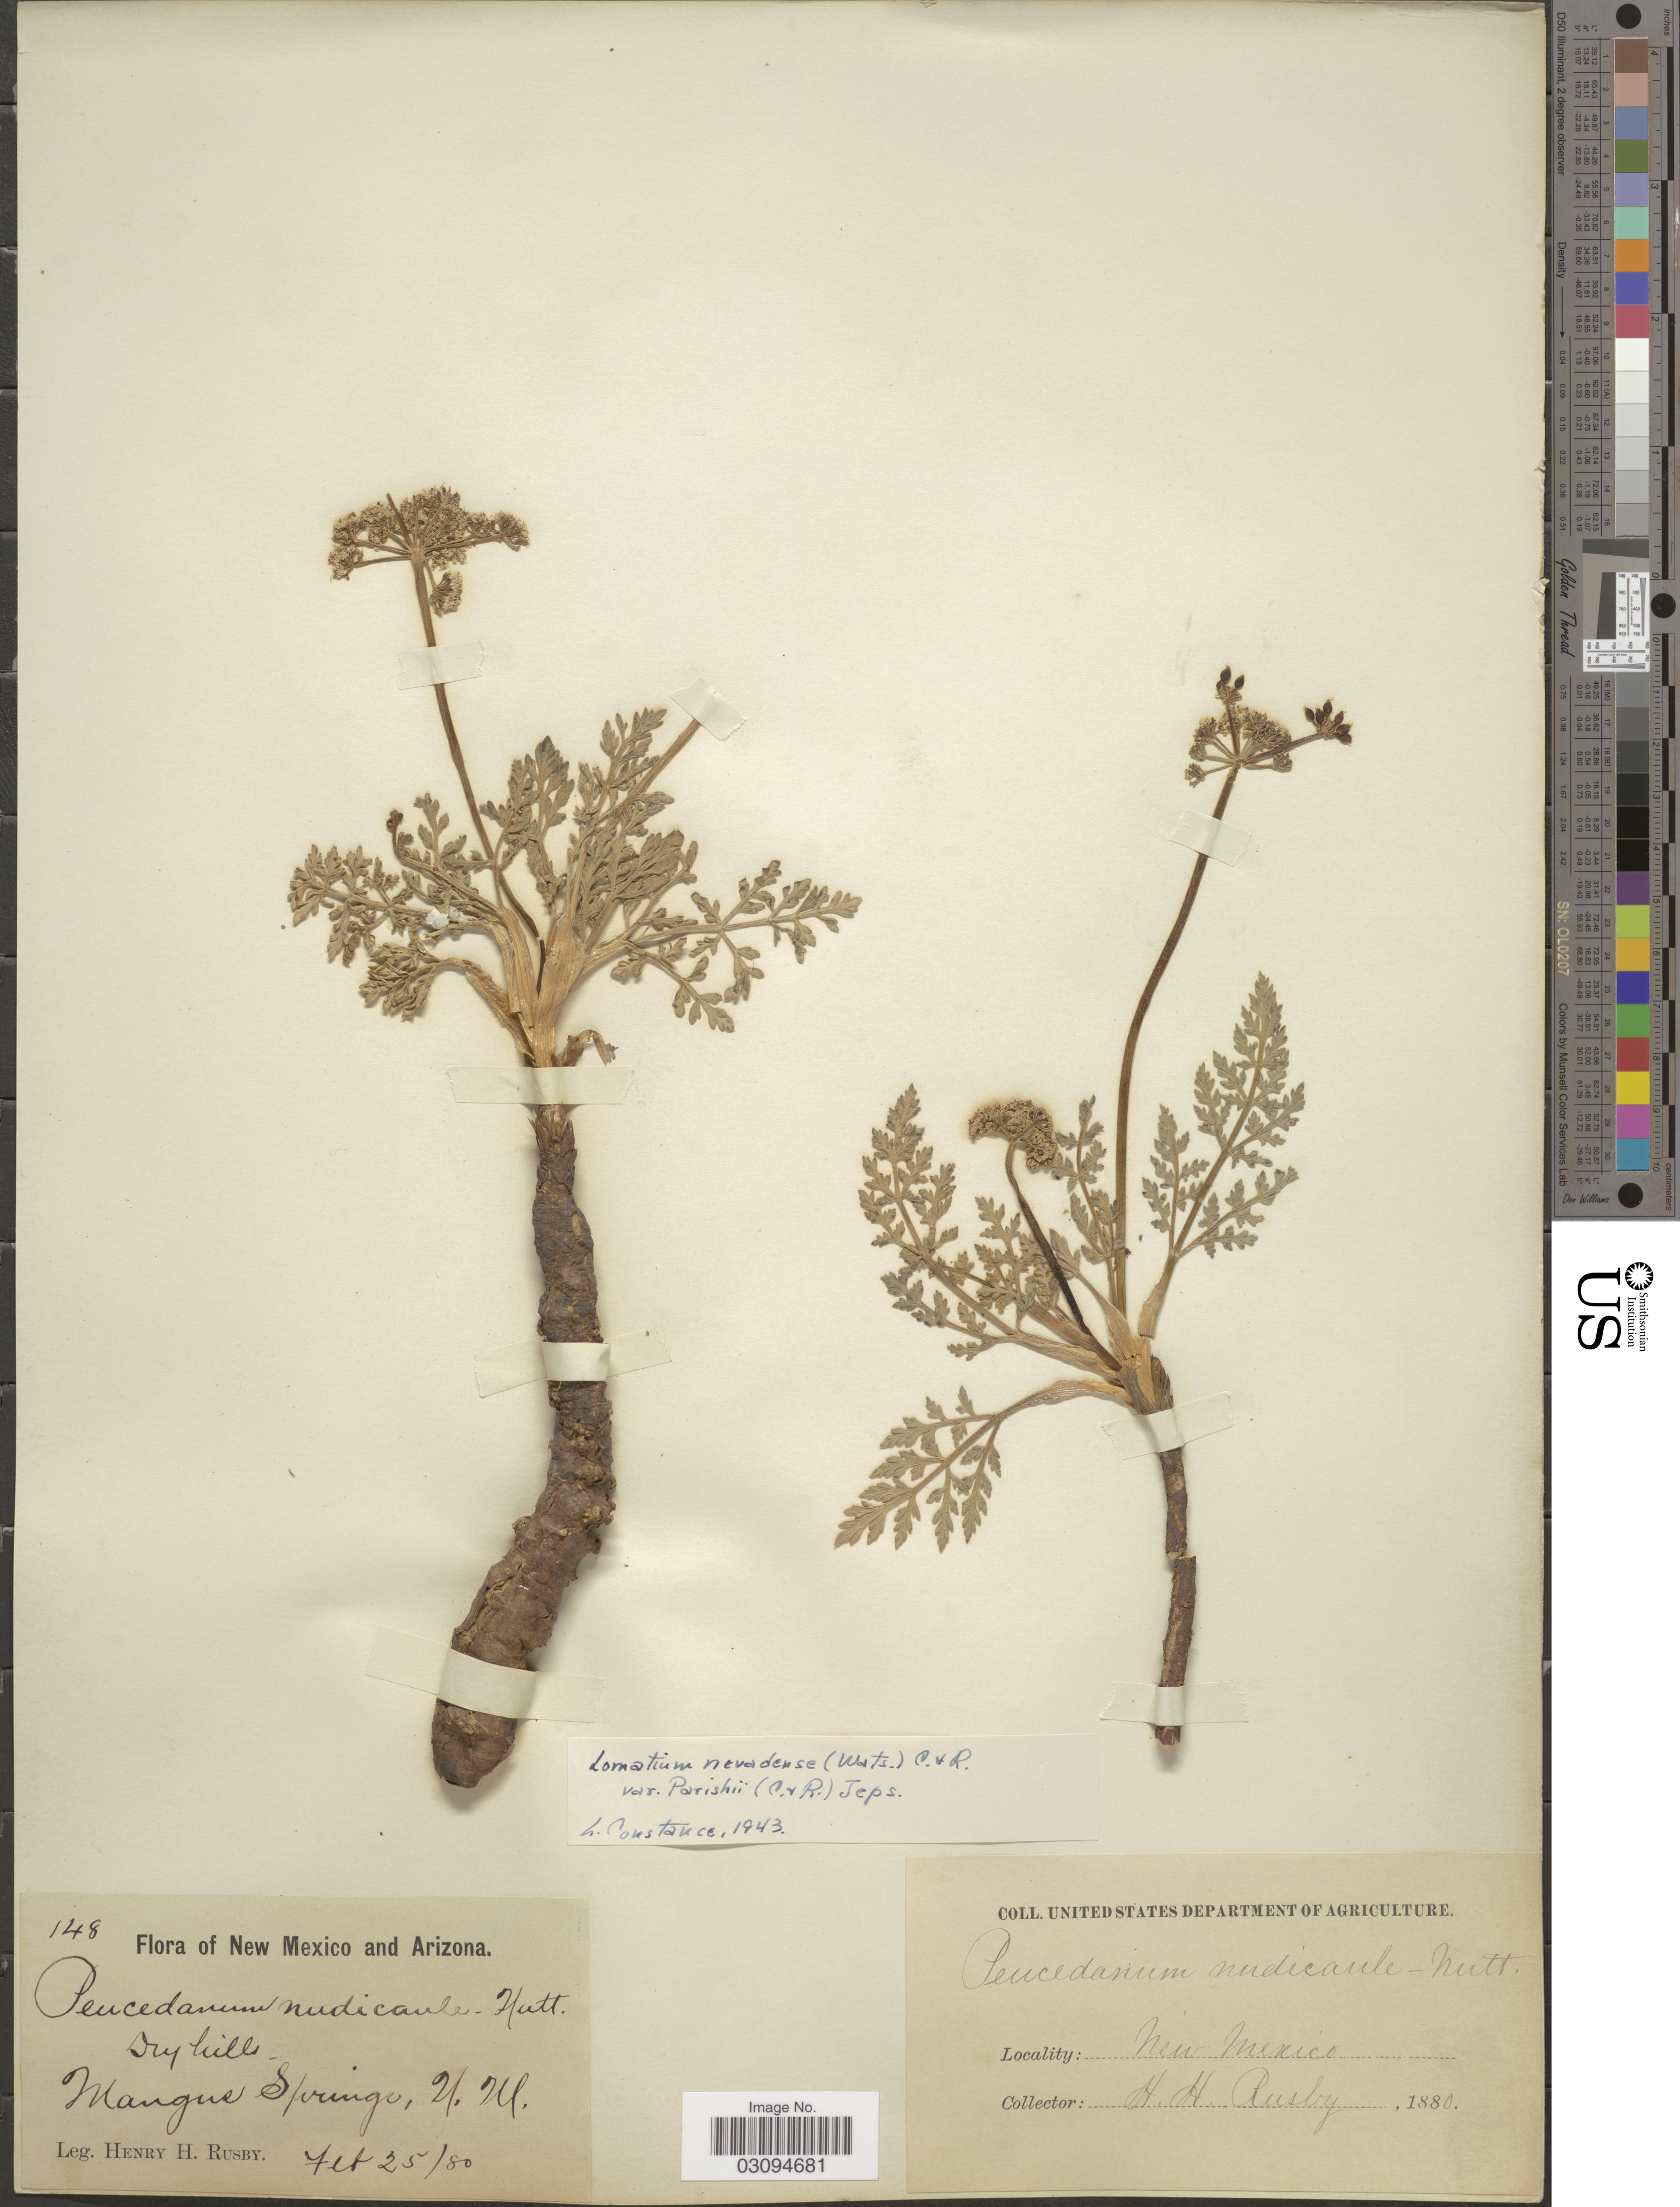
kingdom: Plantae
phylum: Tracheophyta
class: Magnoliopsida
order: Apiales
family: Apiaceae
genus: Lomatium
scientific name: Lomatium nevadense var. parishii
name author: (J.M. Coult. & Rose) Jeps.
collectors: H. H. Rusby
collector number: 148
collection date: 1880-02-25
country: United States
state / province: New Mexico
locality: Dry hills, Mangus Springs.